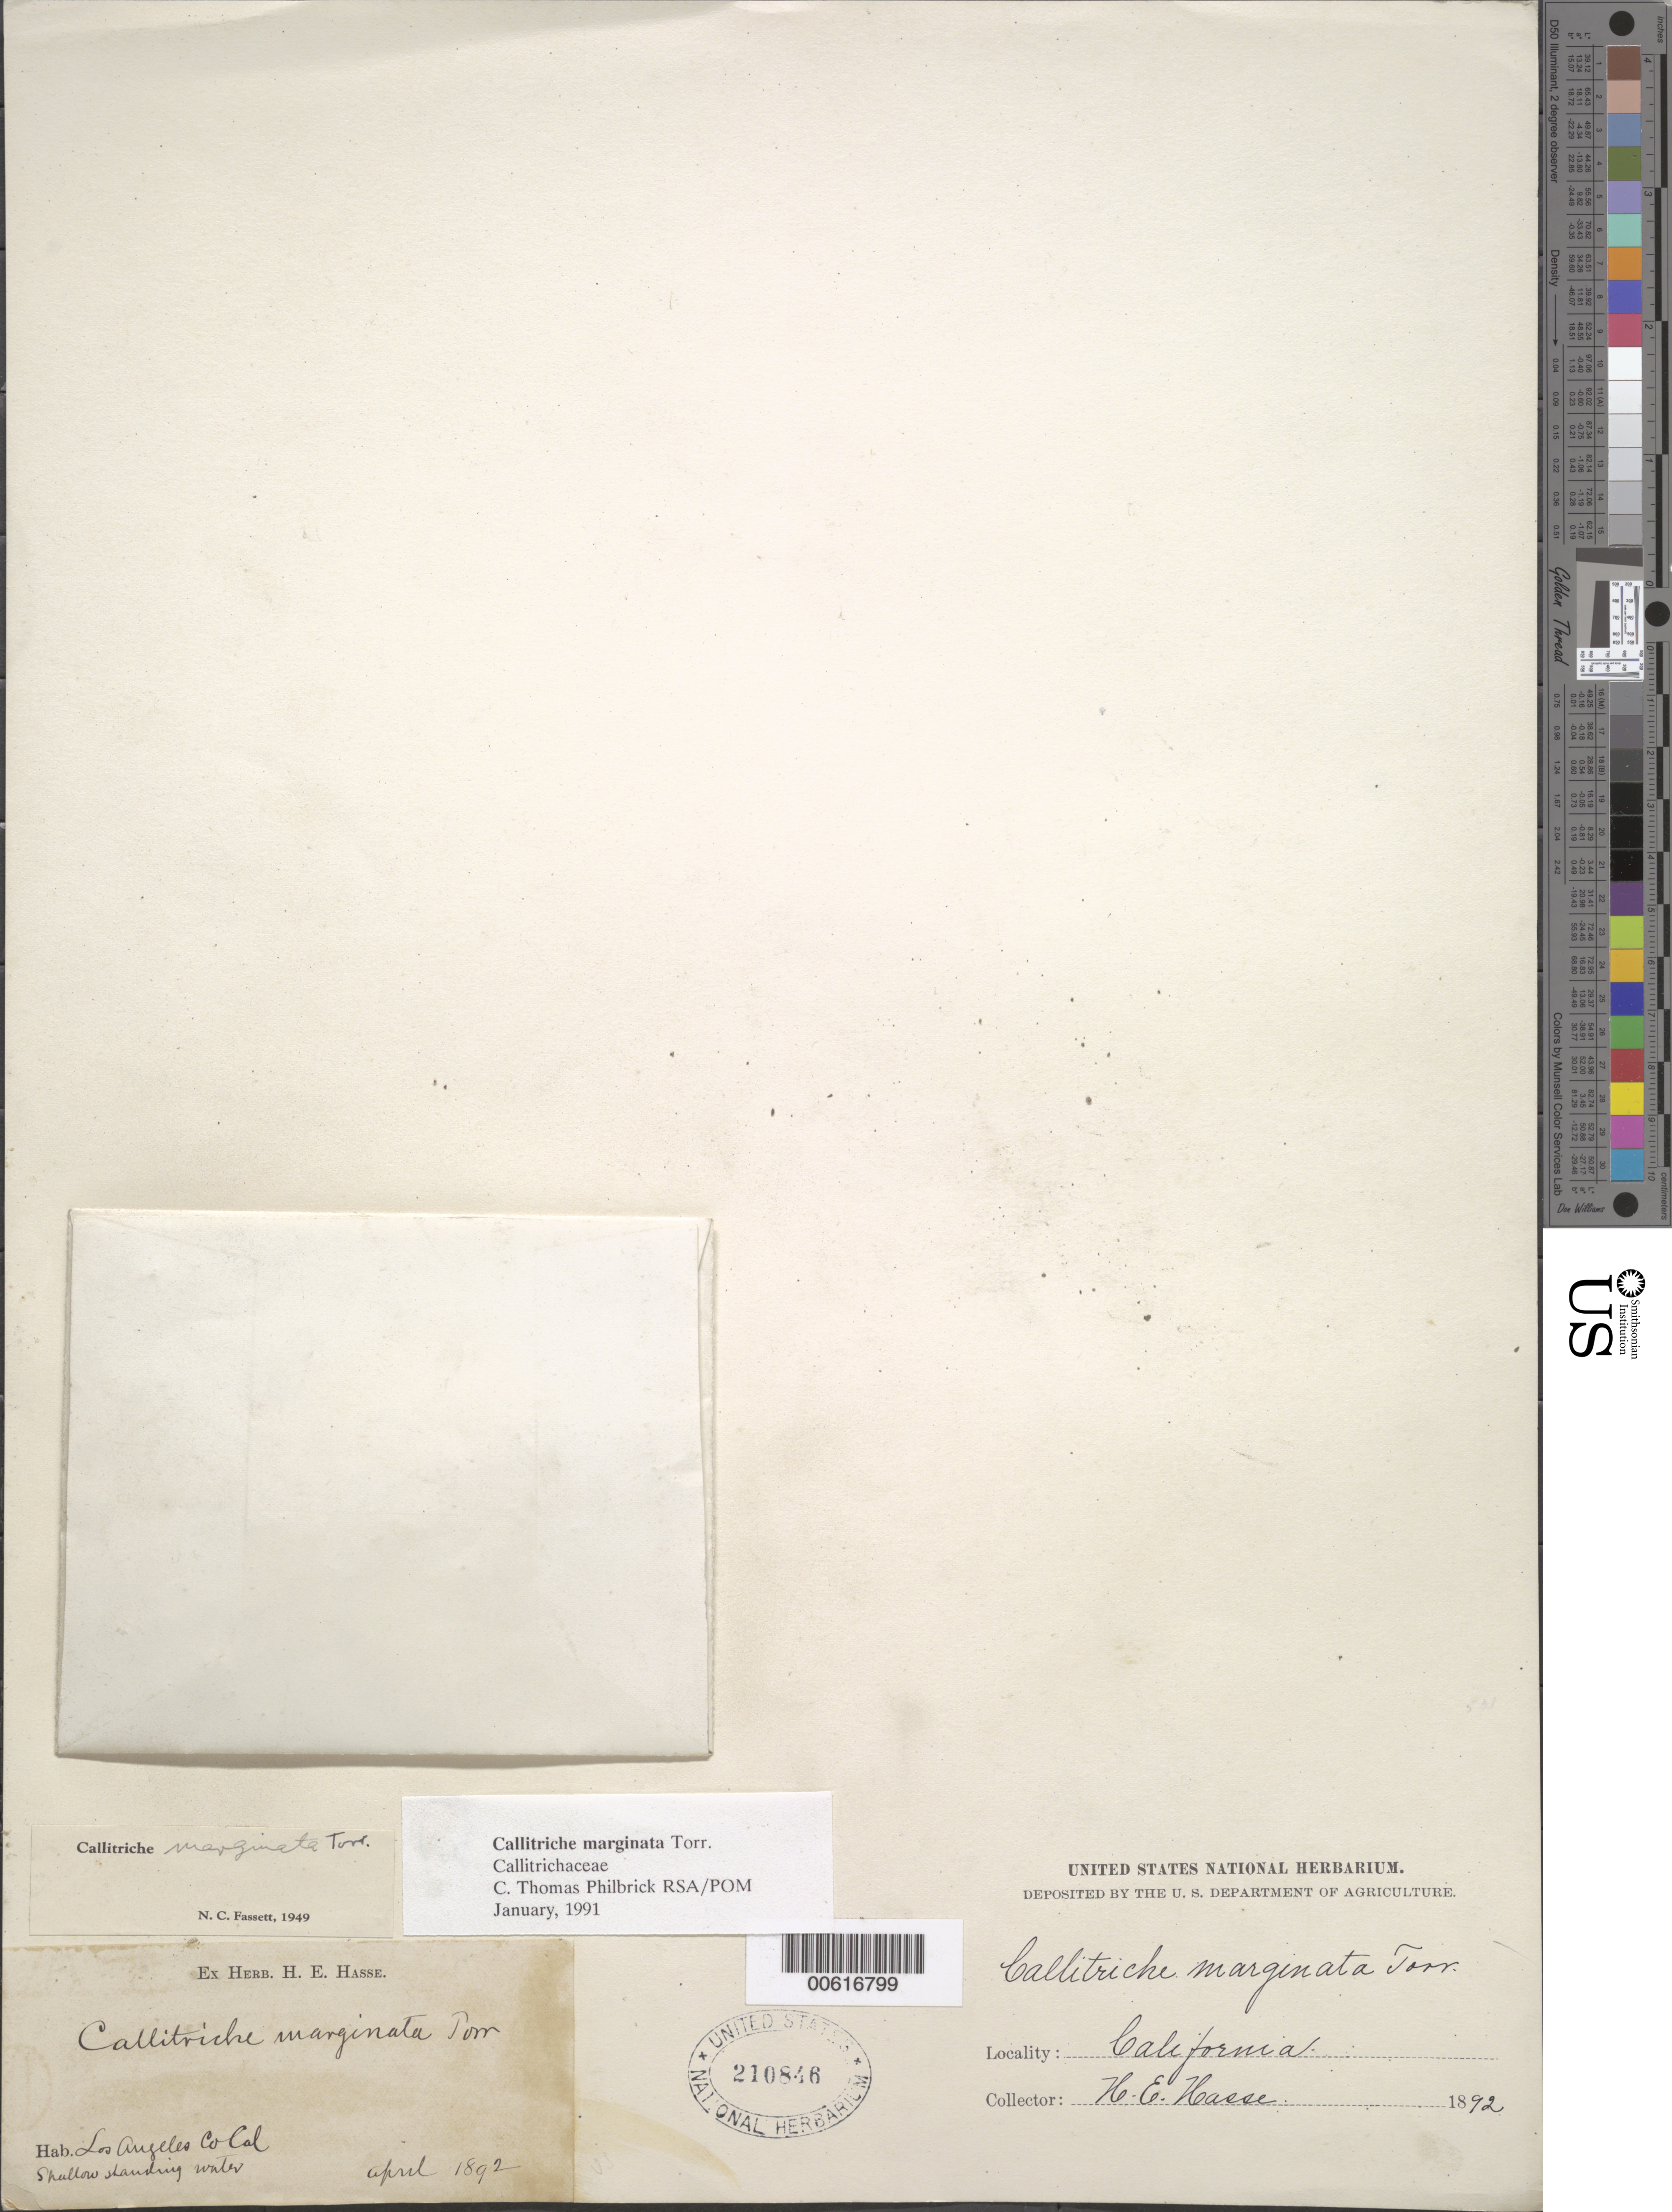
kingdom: Plantae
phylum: Tracheophyta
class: Magnoliopsida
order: Lamiales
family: Plantaginaceae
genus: Callitriche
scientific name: Callitriche marginata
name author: Torr.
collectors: H. E. Hasse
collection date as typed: Apr 1892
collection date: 1892-04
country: United States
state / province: California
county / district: Los Angeles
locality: Los Angeles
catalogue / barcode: US 210846